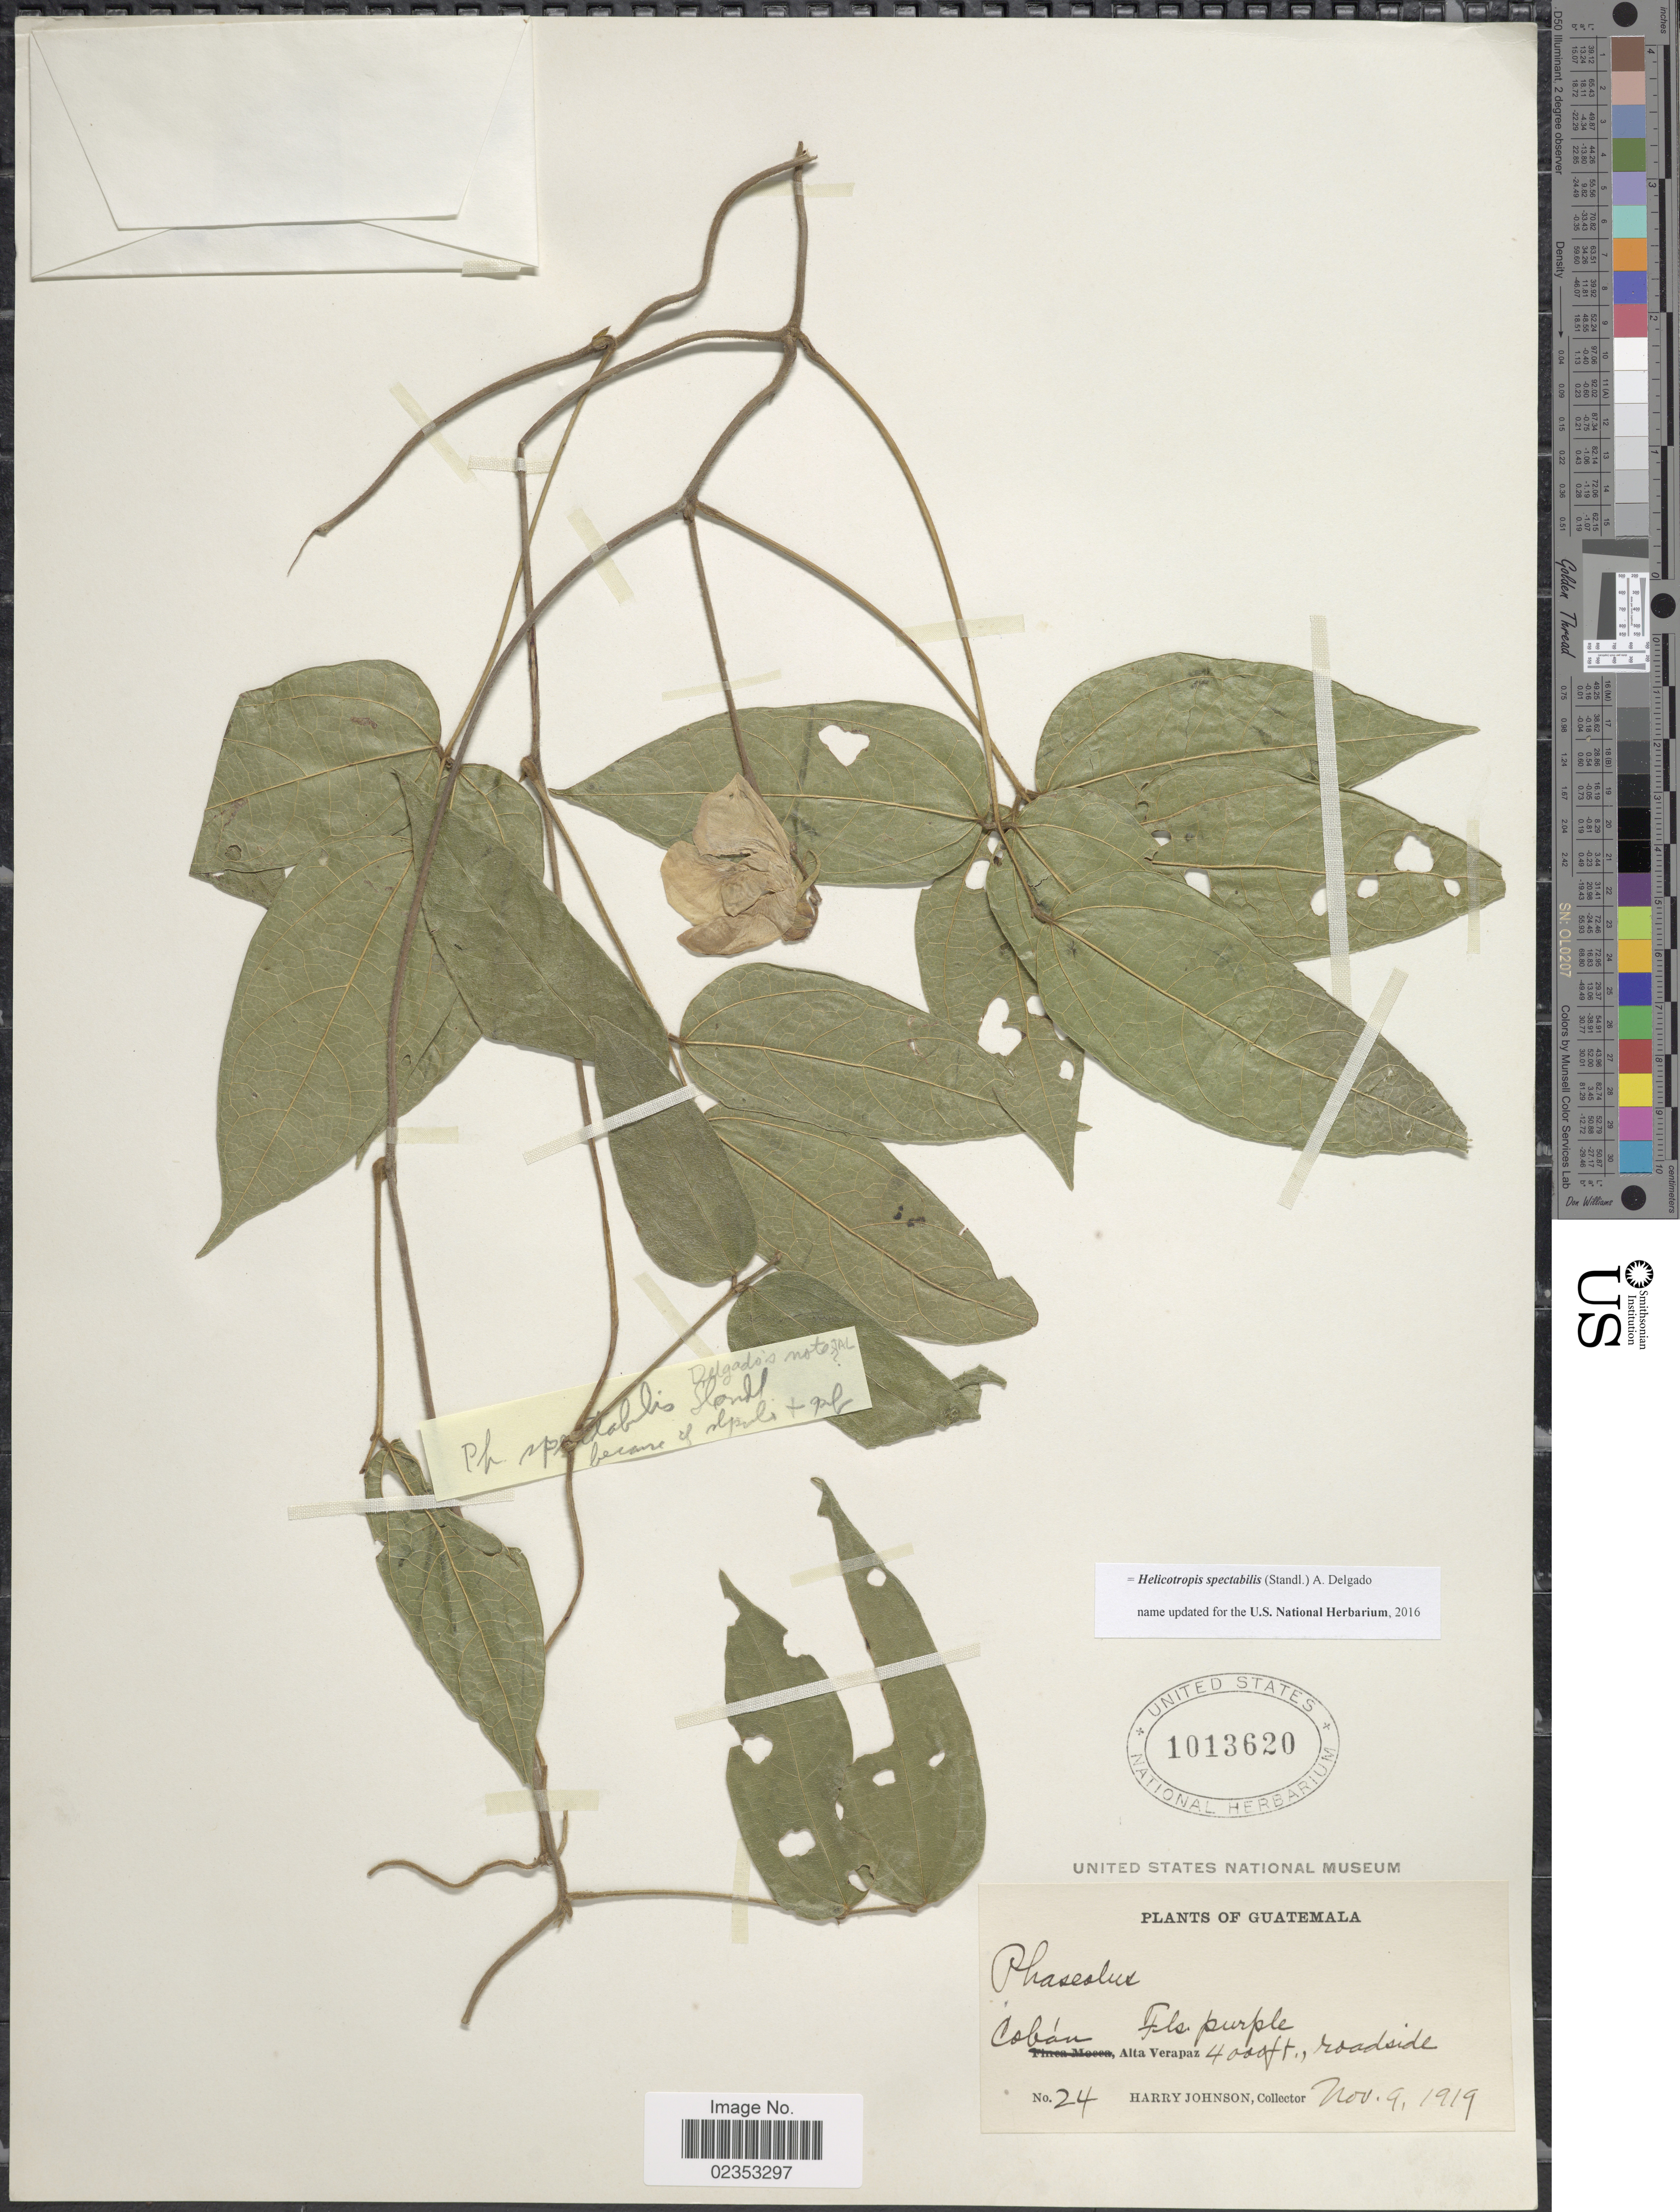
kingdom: Plantae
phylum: Tracheophyta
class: Magnoliopsida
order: Fabales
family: Fabaceae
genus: Helicotropis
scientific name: Helicotropis spectabilis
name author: (Standl.) A. Delgado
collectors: H. Johnson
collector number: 24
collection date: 1919-11-09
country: Guatemala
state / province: Alta Verapaz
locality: Coban, roadside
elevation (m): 1219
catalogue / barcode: US 1013620